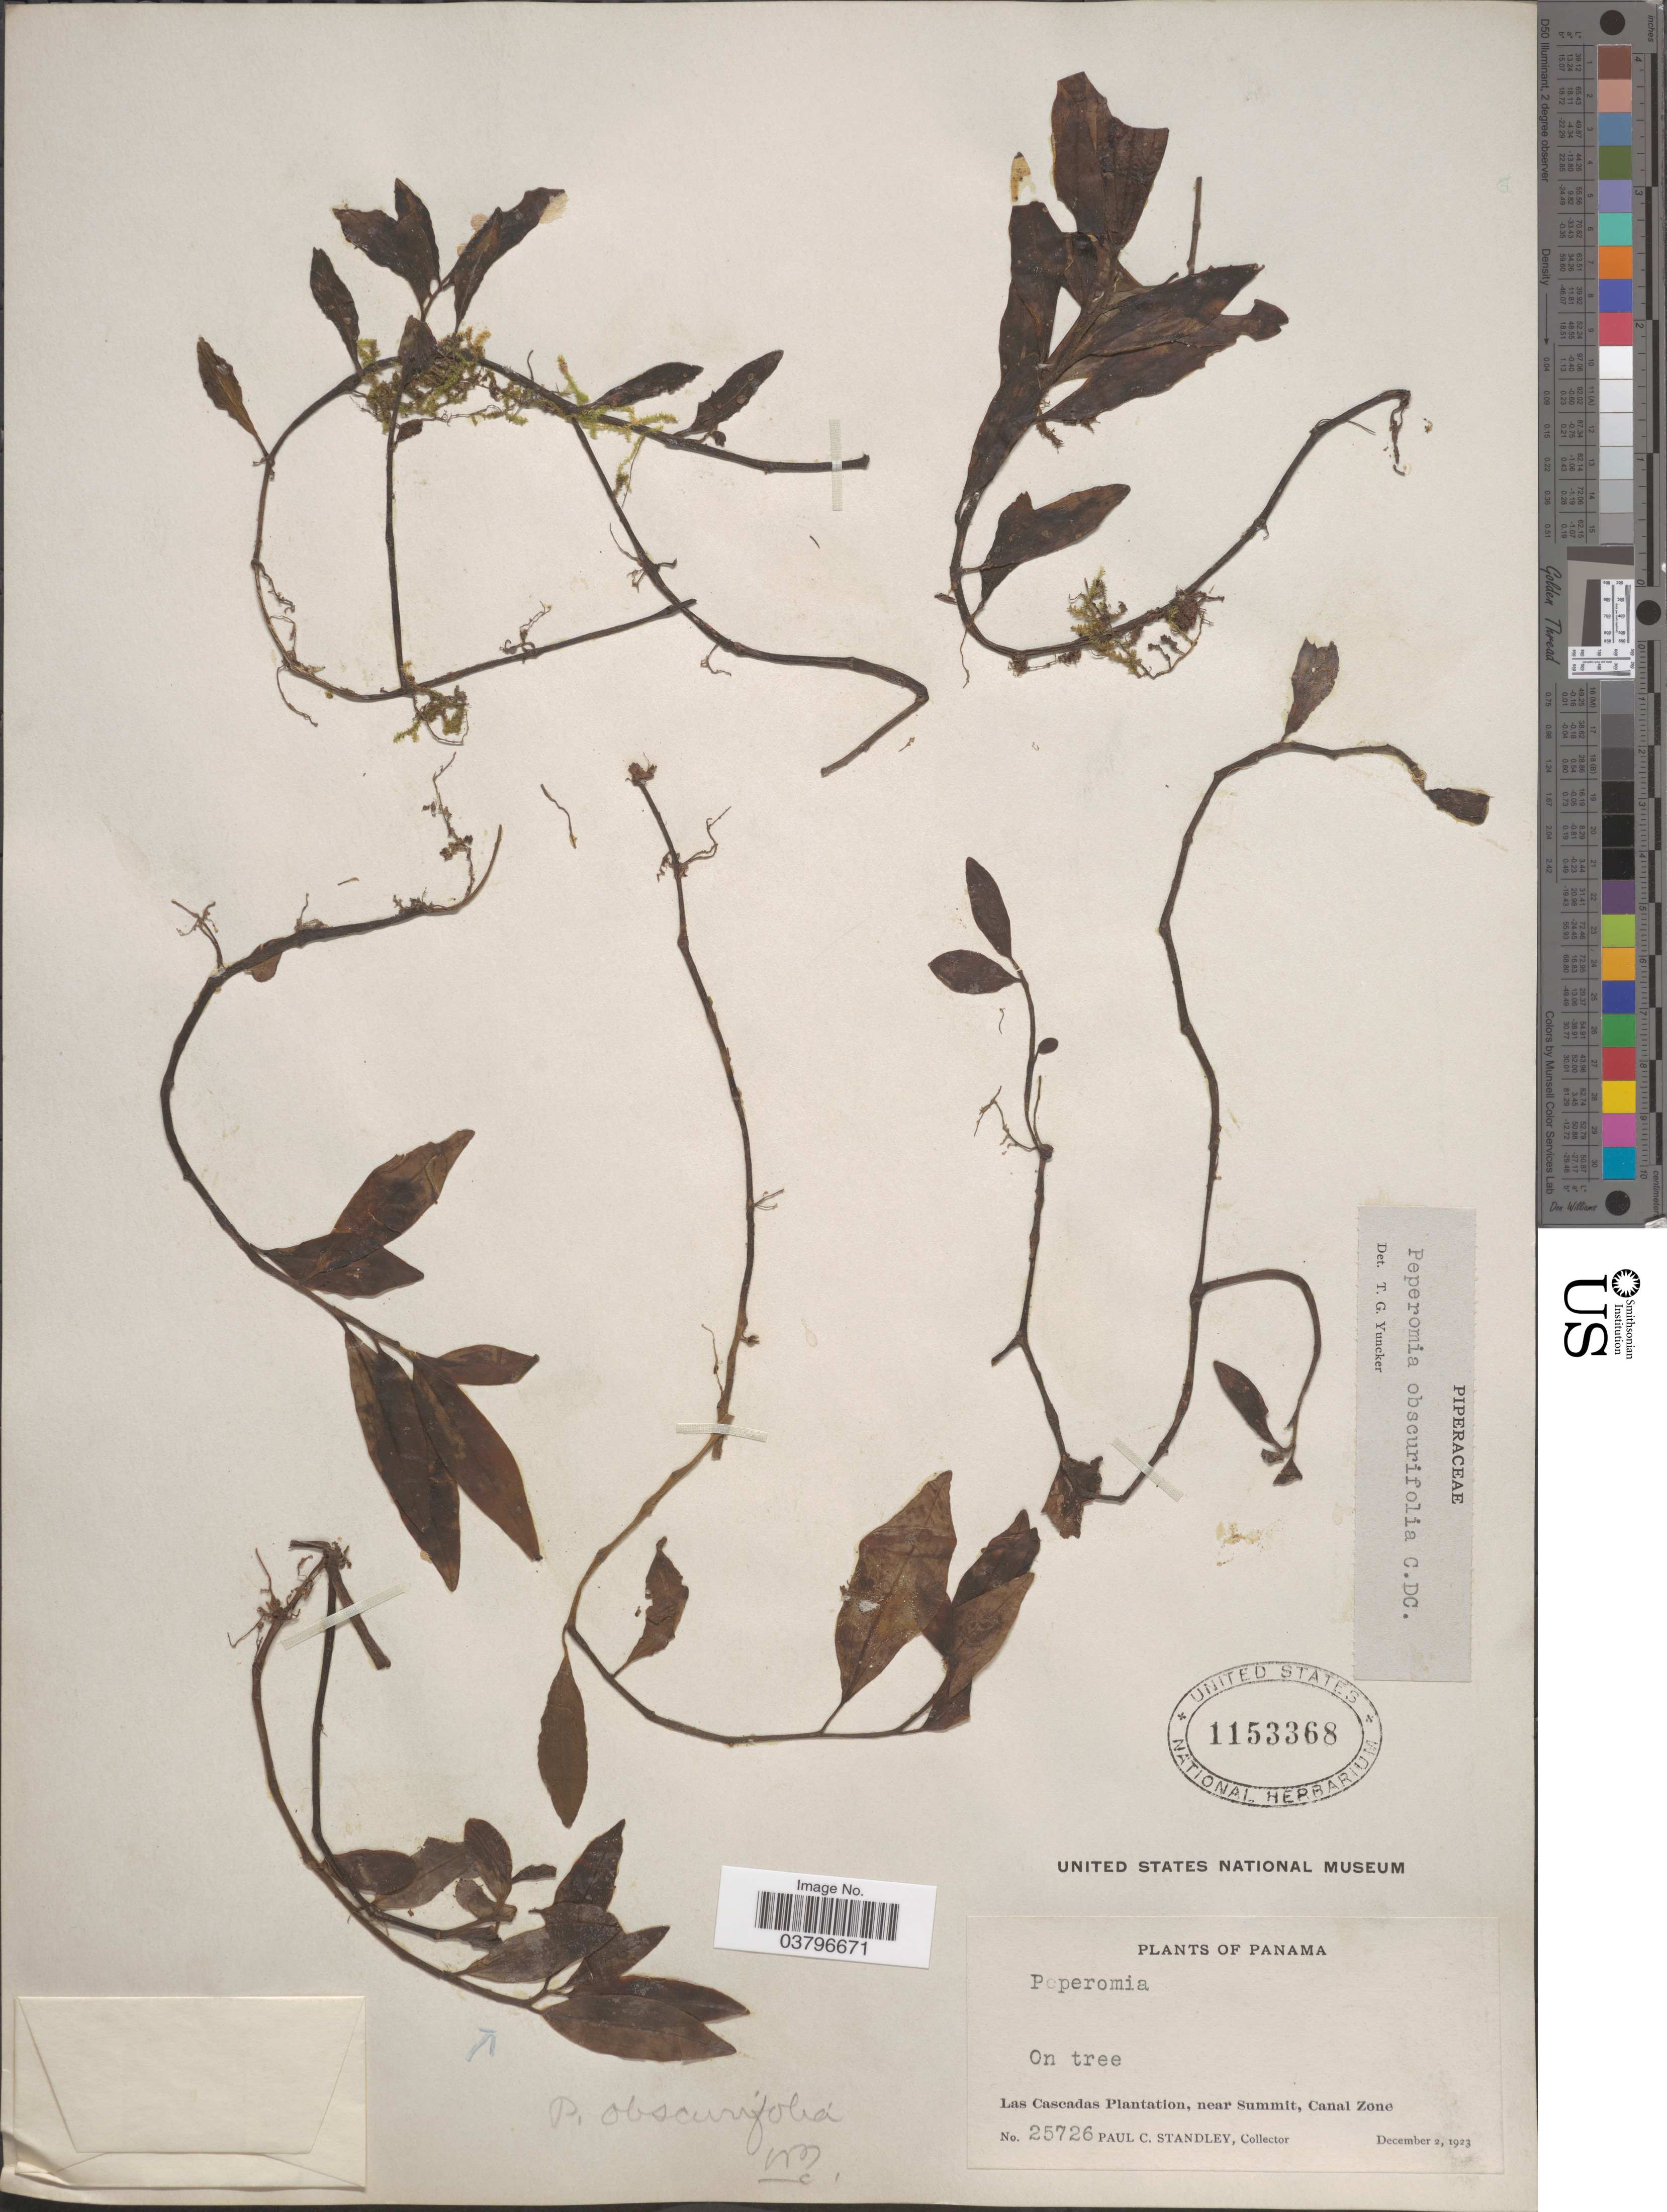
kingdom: Plantae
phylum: Tracheophyta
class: Magnoliopsida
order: Piperales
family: Piperaceae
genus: Peperomia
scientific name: Peperomia obscurifolia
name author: C. DC.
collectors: P. C. Standley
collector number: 25726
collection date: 1923-12-02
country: Panama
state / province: Colón / Panamá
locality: Las Cascadas Plantation, near summit, Canal Zone.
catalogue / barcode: US 1153368